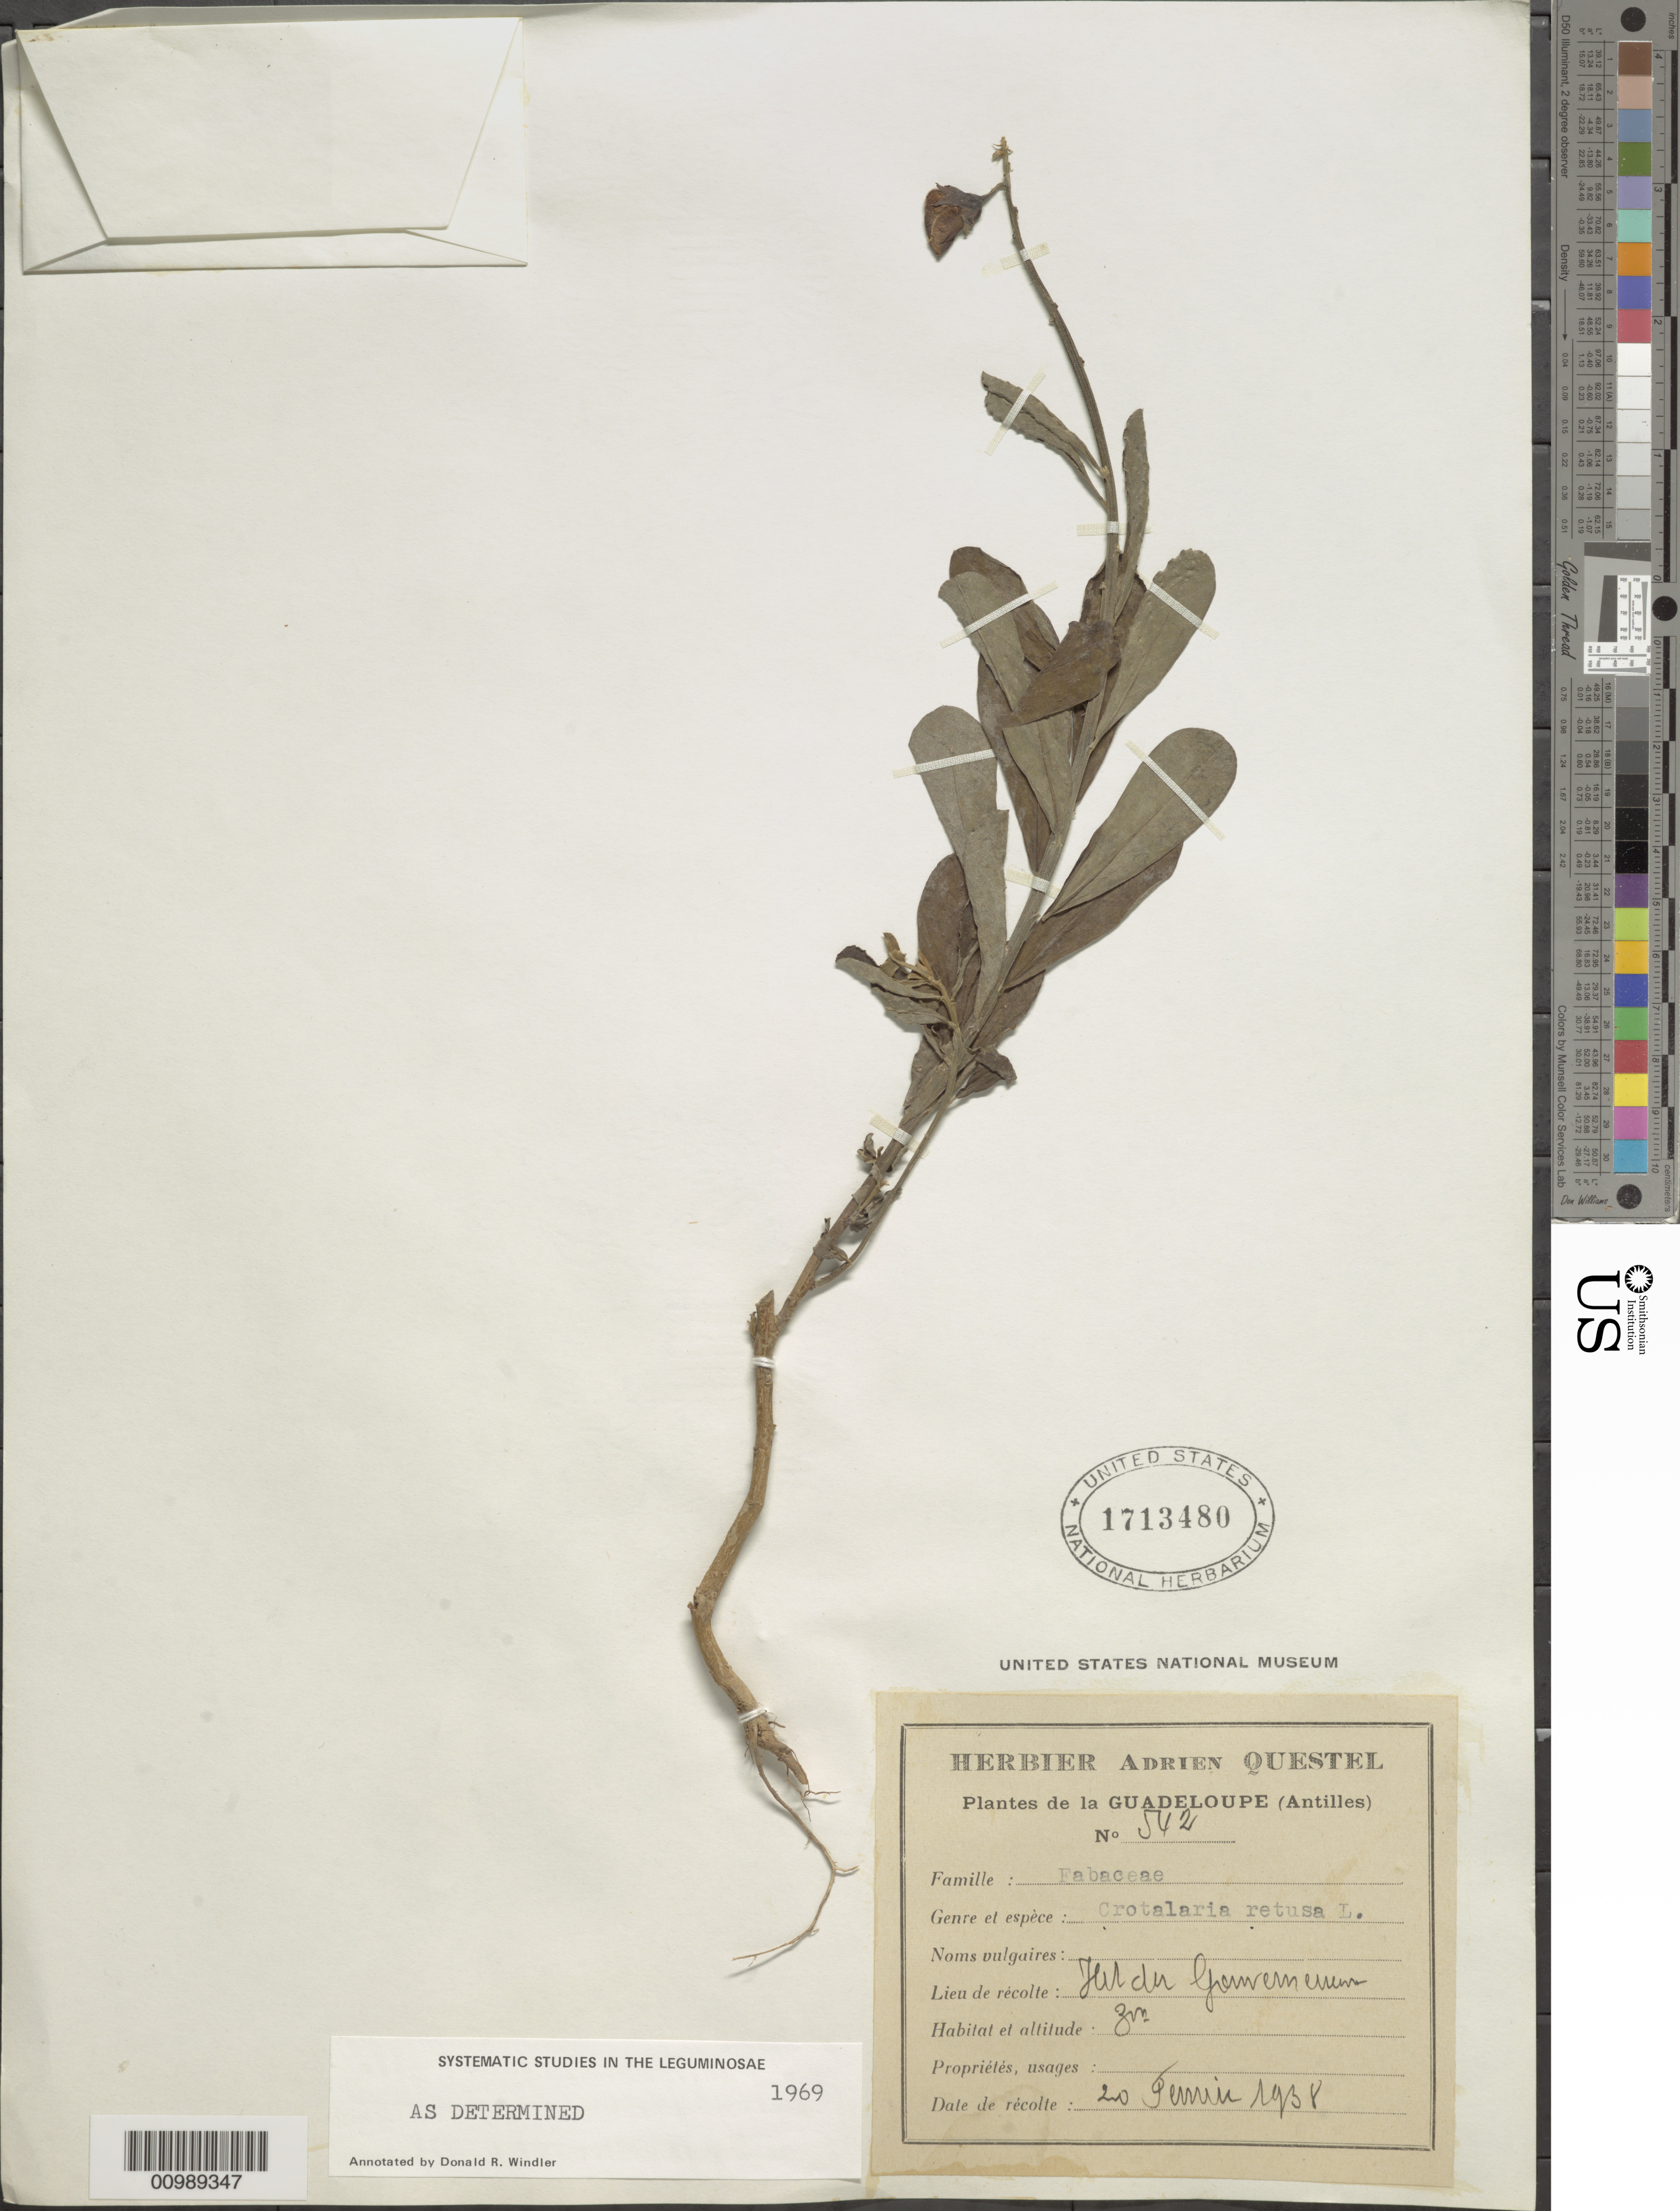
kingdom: Plantae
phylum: Tracheophyta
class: Magnoliopsida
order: Fabales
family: Fabaceae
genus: Crotalaria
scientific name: Crotalaria retusa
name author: L.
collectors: A. Questel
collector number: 542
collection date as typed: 20 Jul 1938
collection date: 1938-07-20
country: Guadeloupe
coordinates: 0 N, 0 E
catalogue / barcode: US 1713480